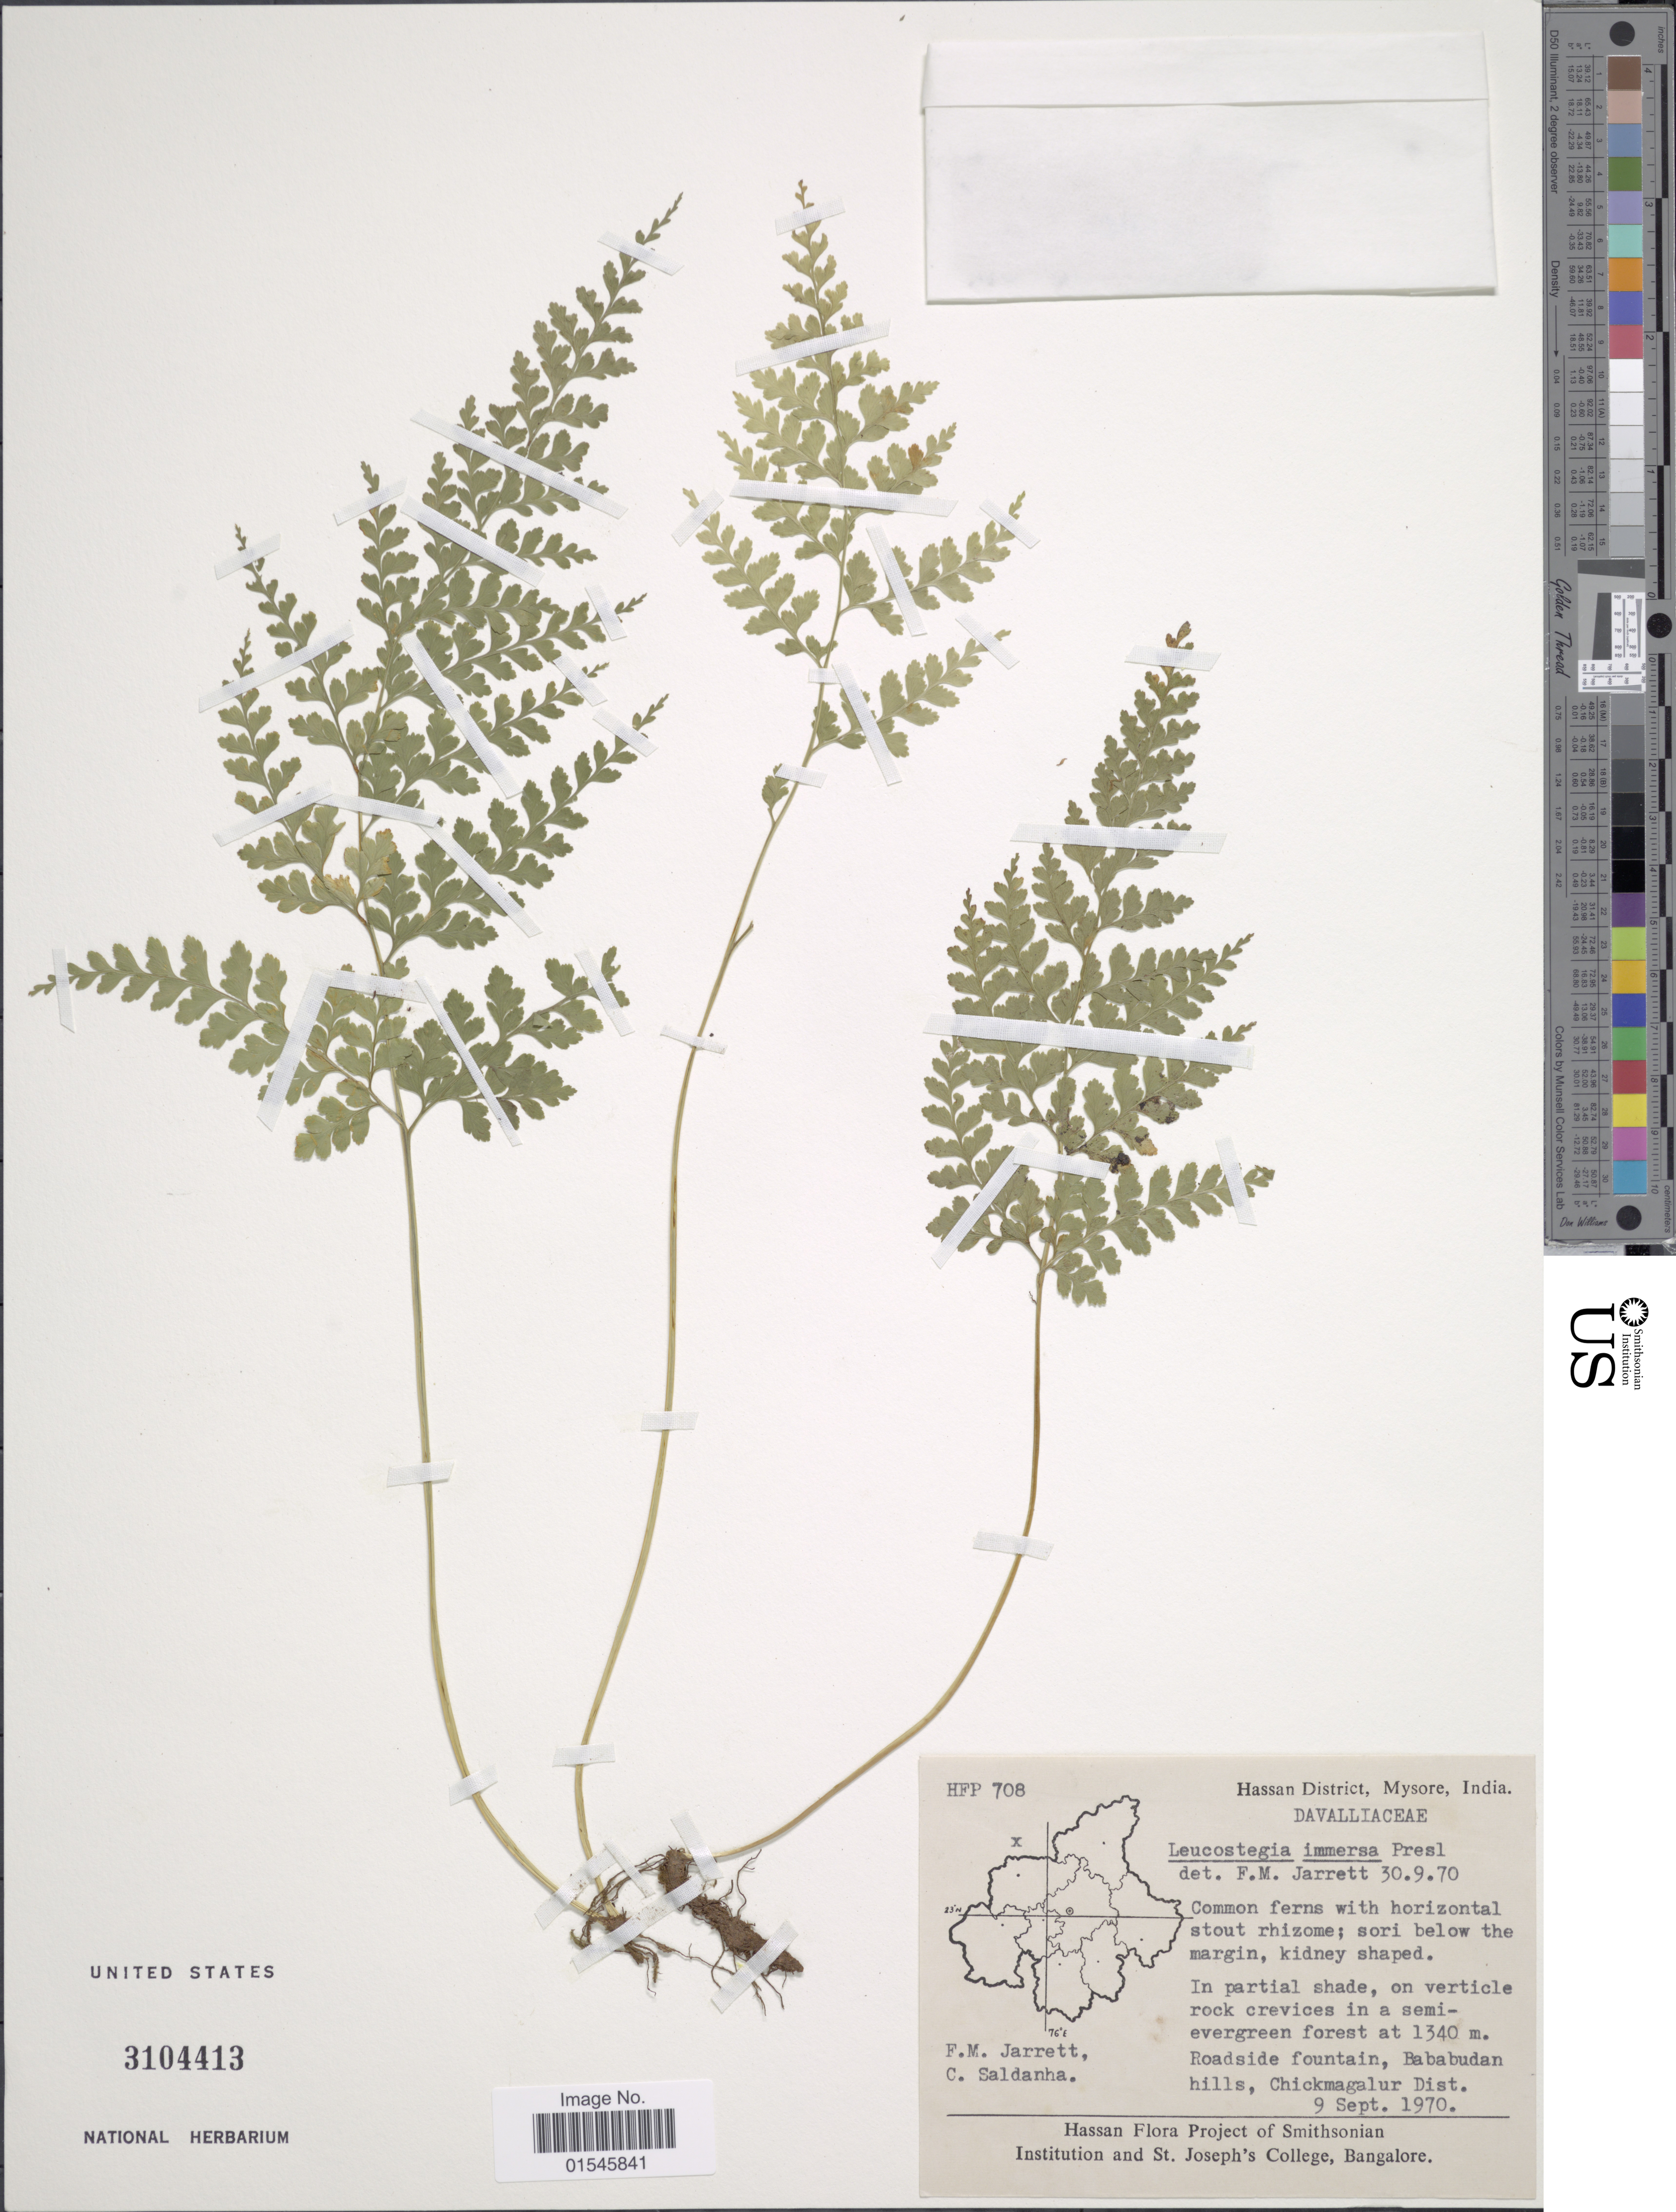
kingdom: Plantae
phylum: Tracheophyta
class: Polypodiopsida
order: Polypodiales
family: Hypodematiaceae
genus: Leucostegia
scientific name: Leucostegia truncata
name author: (D. Don) Fraser-Jenk.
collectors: F. M. Jarrett & C. Saldanha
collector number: HFP 708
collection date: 1970-09-09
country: India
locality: Hassan District, Mysore, Roadisde fountain, Bababudan hills, Chickmagalur Dist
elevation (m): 1340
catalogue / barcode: US 3104413